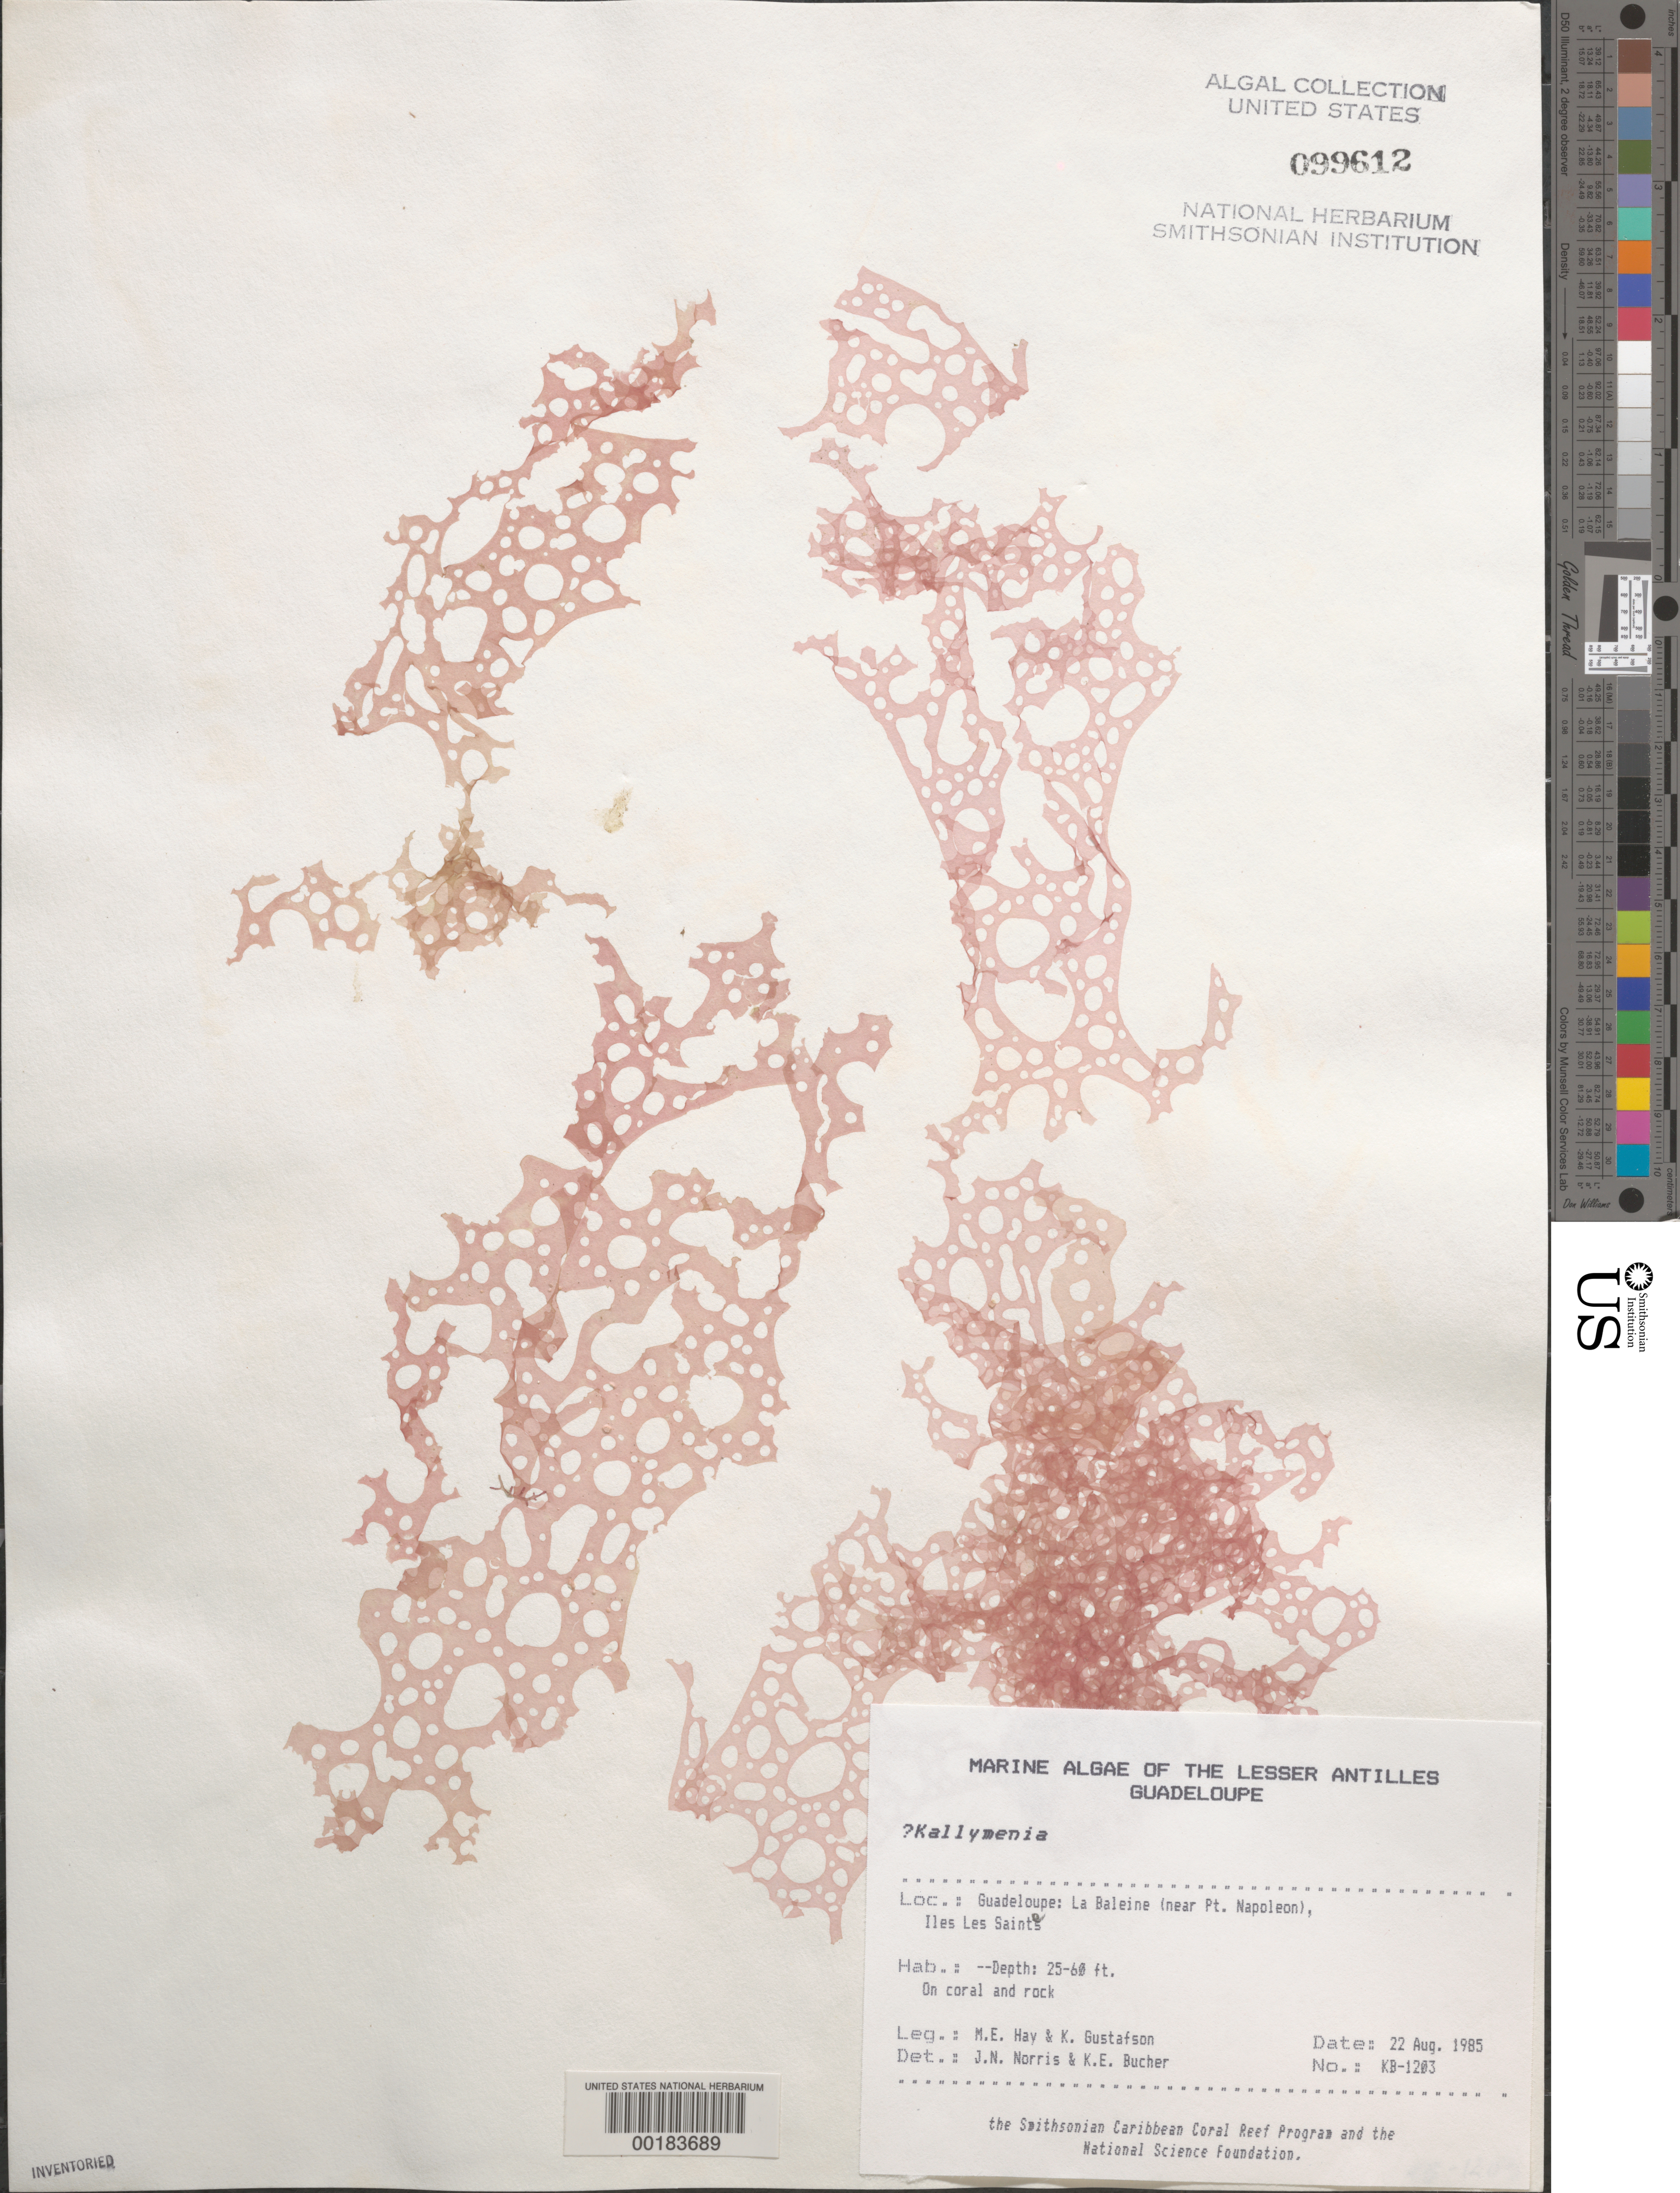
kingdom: Plantae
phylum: Rhodophyta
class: Florideophyceae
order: Gigartinales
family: Kallymeniaceae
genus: Kallymenia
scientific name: Kallymenia sp.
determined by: Norris, J. N.; Bucher, K. E.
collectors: M. E. Hay & K. Gustafson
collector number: KB-1203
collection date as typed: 22 Aug 1985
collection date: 1985-08-22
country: Guadeloupe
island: Iles des Saintes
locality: La Baleine (near Pointe Napoleon)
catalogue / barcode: US 99612